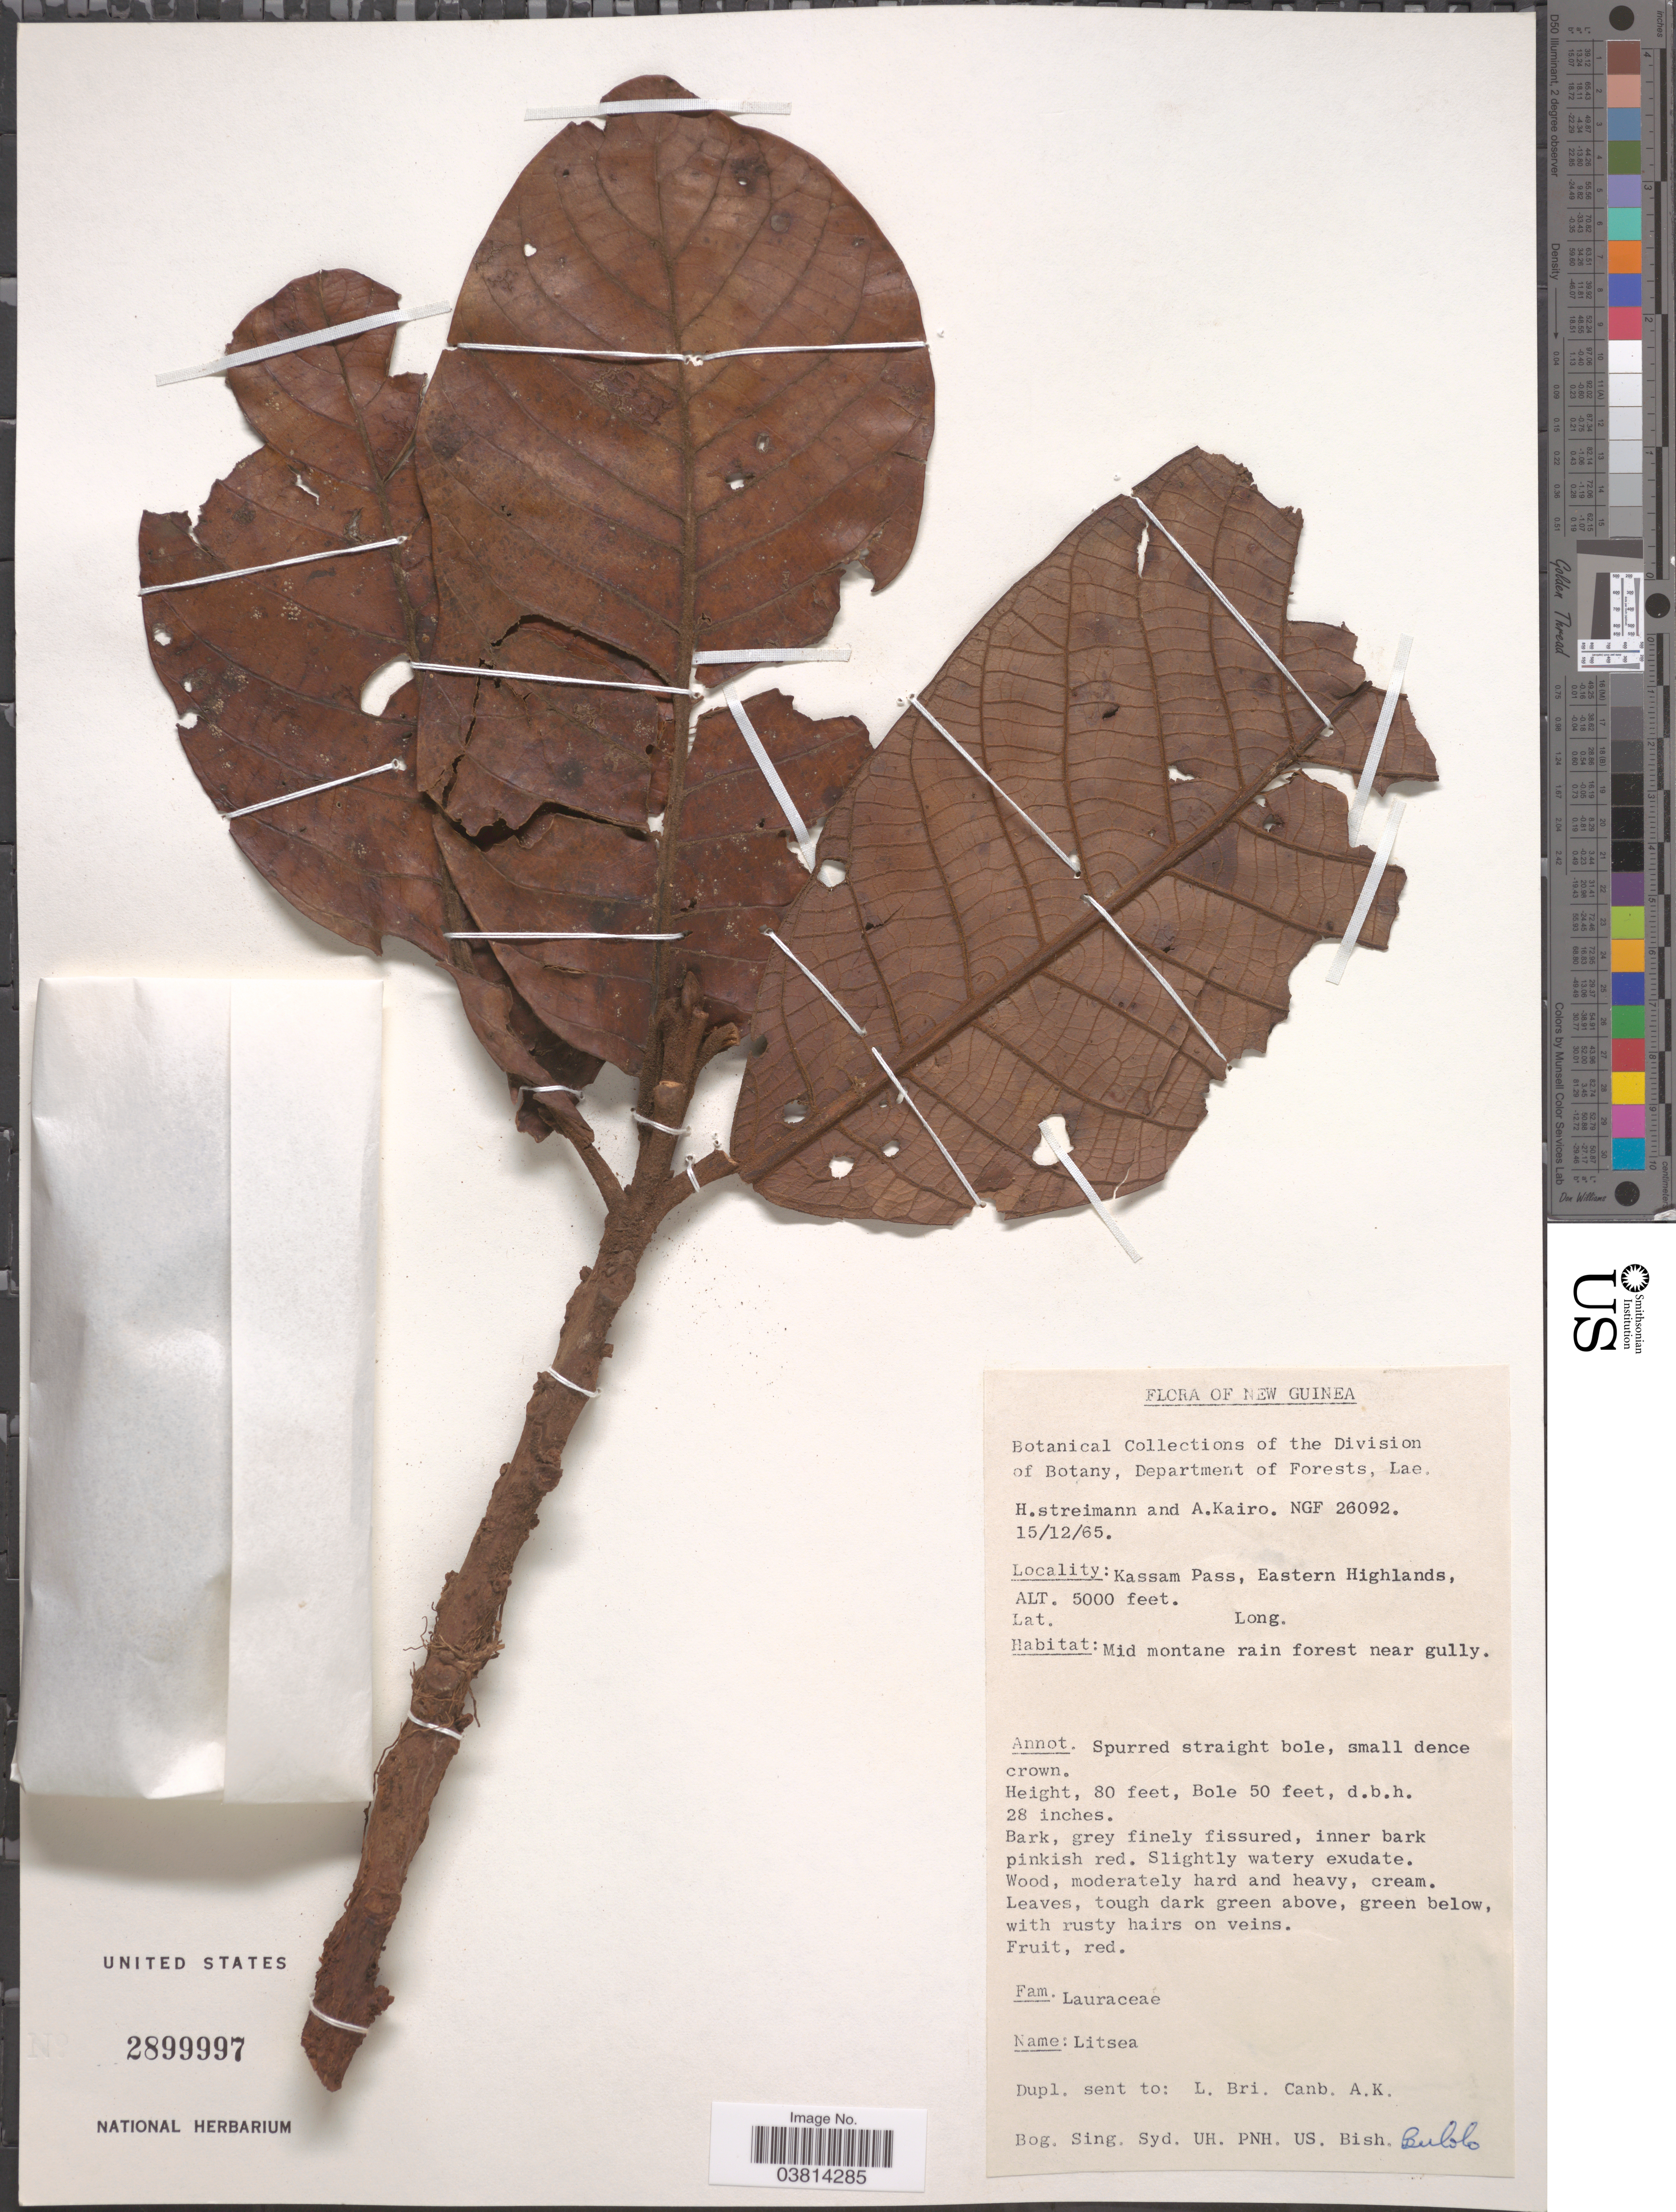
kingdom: Plantae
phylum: Tracheophyta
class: Magnoliopsida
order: Laurales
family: Lauraceae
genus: Litsea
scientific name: Litsea sp.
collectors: H. Streimann & A. Kairo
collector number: NGF 26092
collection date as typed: Transcribed d/m/y: 15/12/65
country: Papua New Guinea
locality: New Guinea. Kassam Pass, Eastern Highlands. Near gully.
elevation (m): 1524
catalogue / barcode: US 2899997